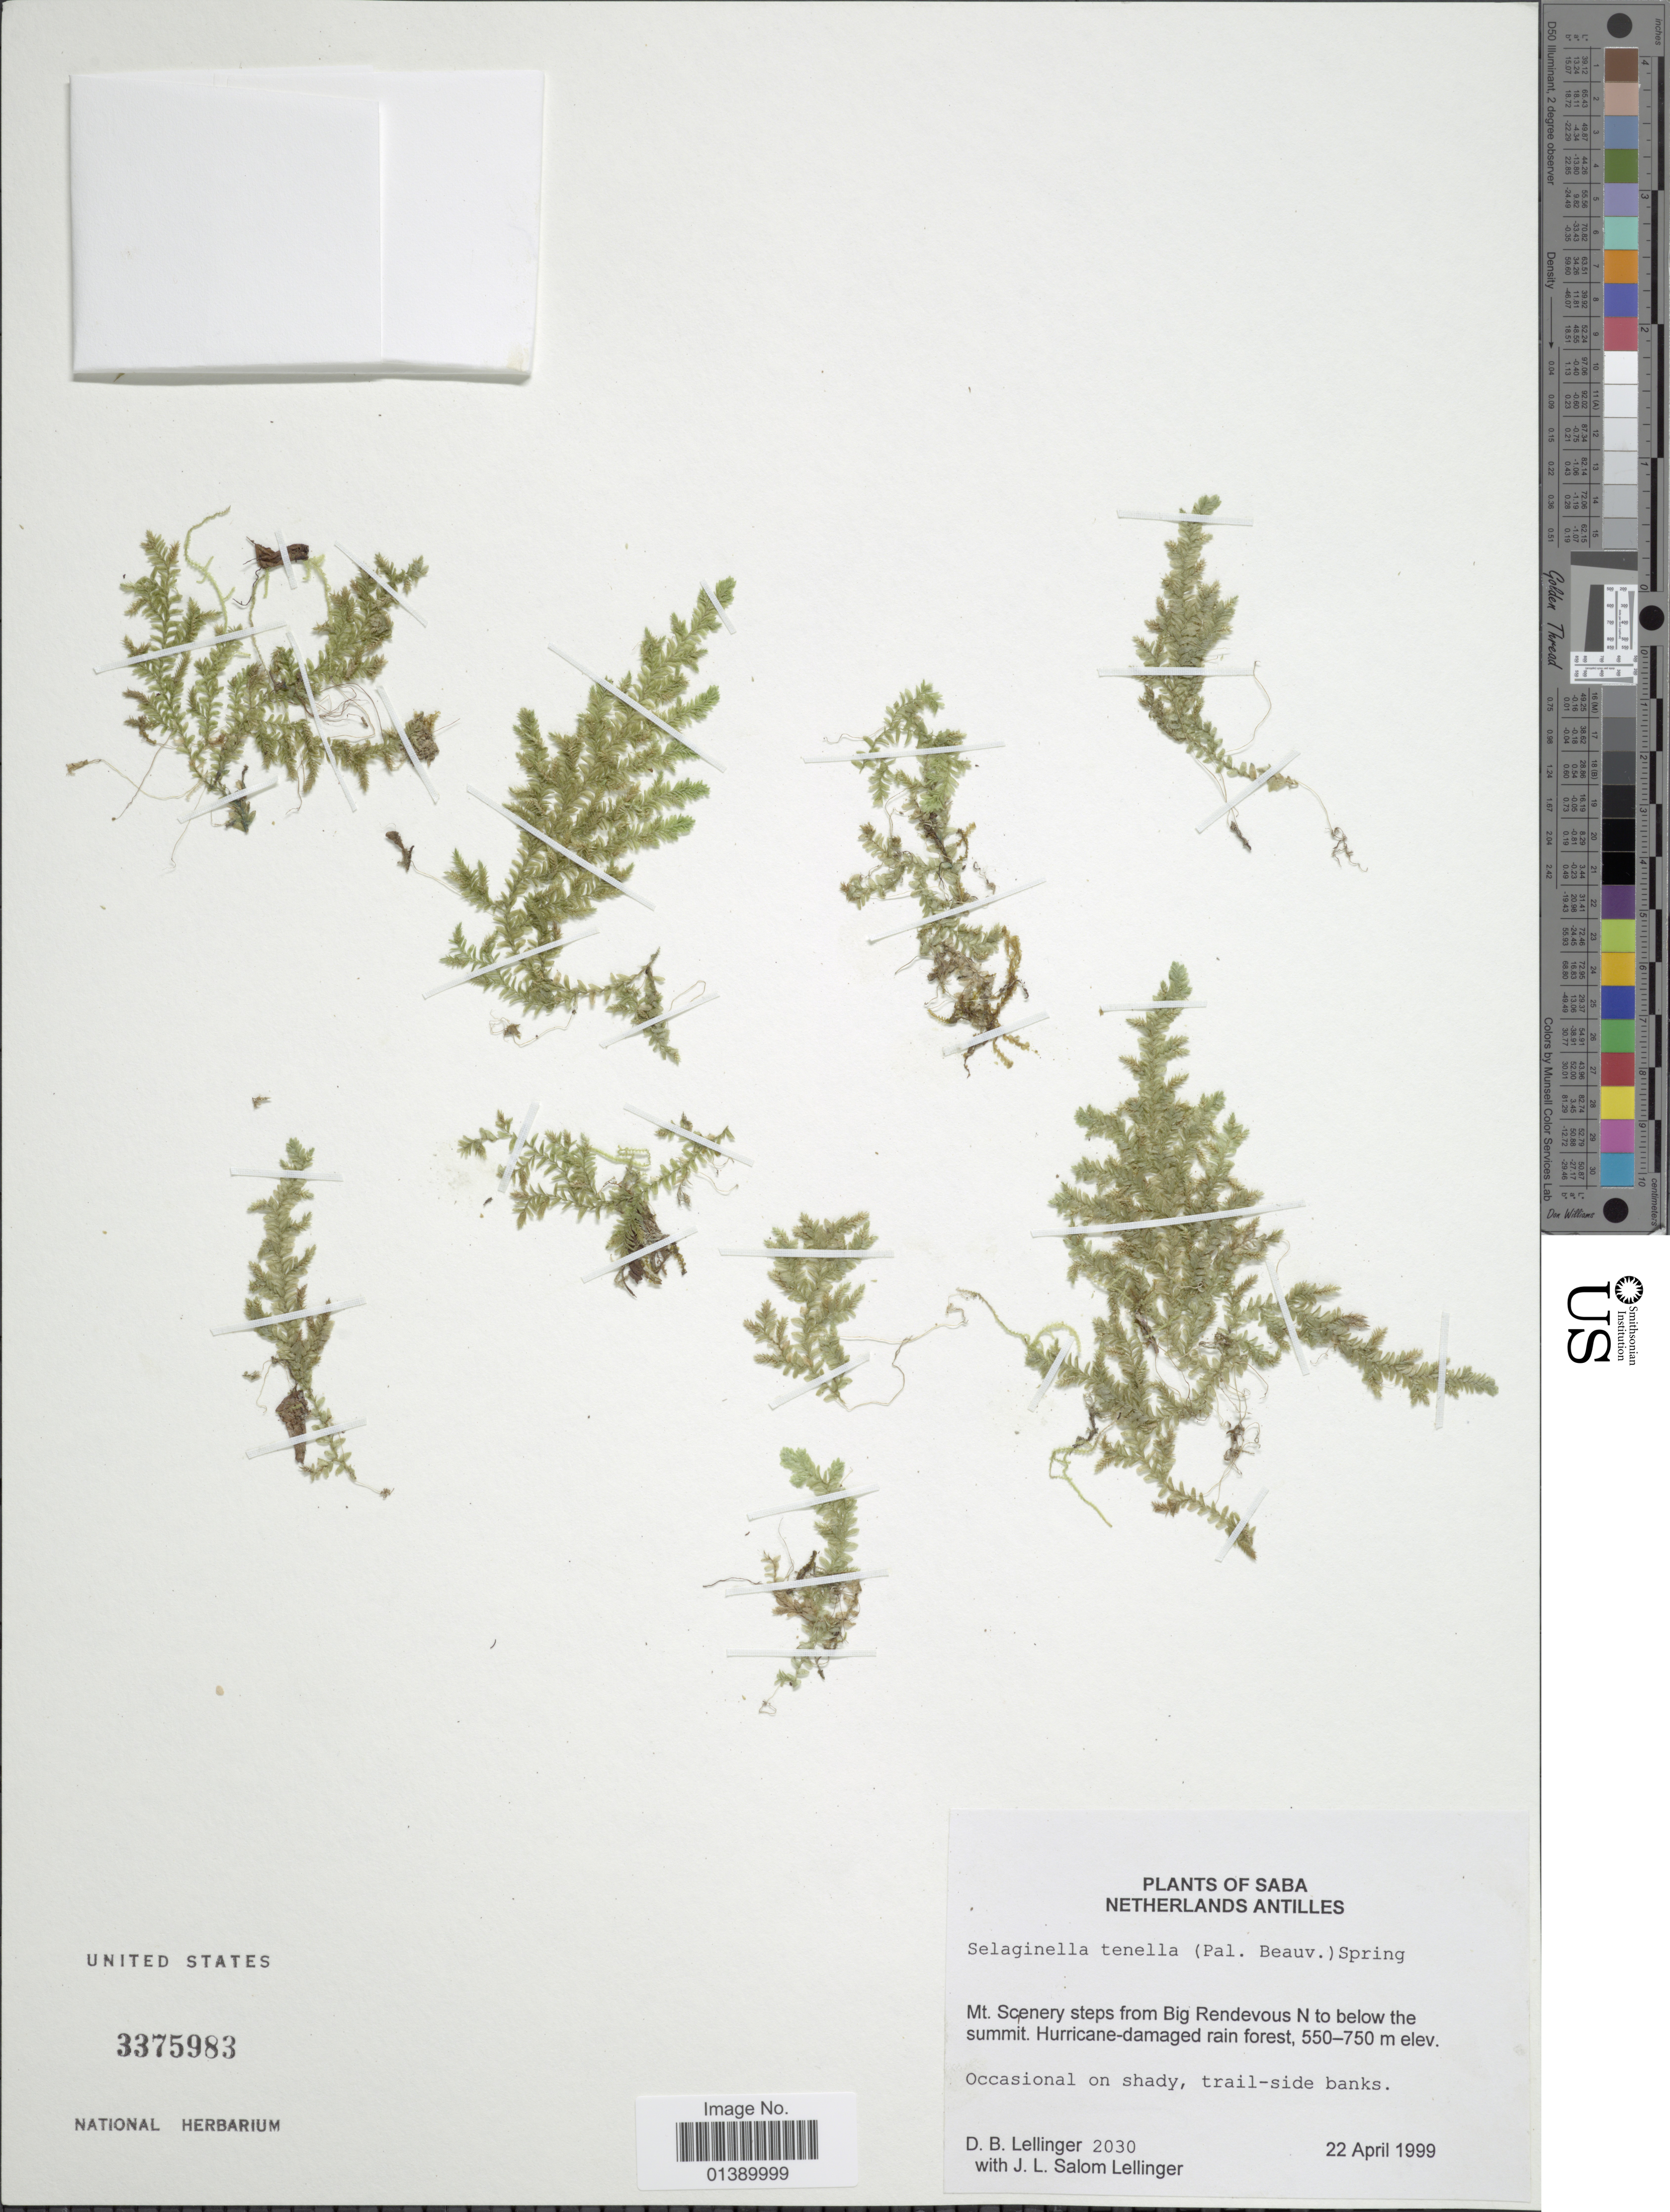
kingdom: Plantae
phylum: Tracheophyta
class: Lycopodiopsida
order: Selaginellales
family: Selaginellaceae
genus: Selaginella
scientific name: Selaginella tenella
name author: (P. Beauv.) Spring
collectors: D. B. Lellinger & J. Salom Lellinger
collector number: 2030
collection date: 1999-04-22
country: Netherlands Antilles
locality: Saba, Mt Scenery steps from Big Rendevous N to below the summit. Hurricane-damaged rain forest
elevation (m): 550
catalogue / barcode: US 3375983